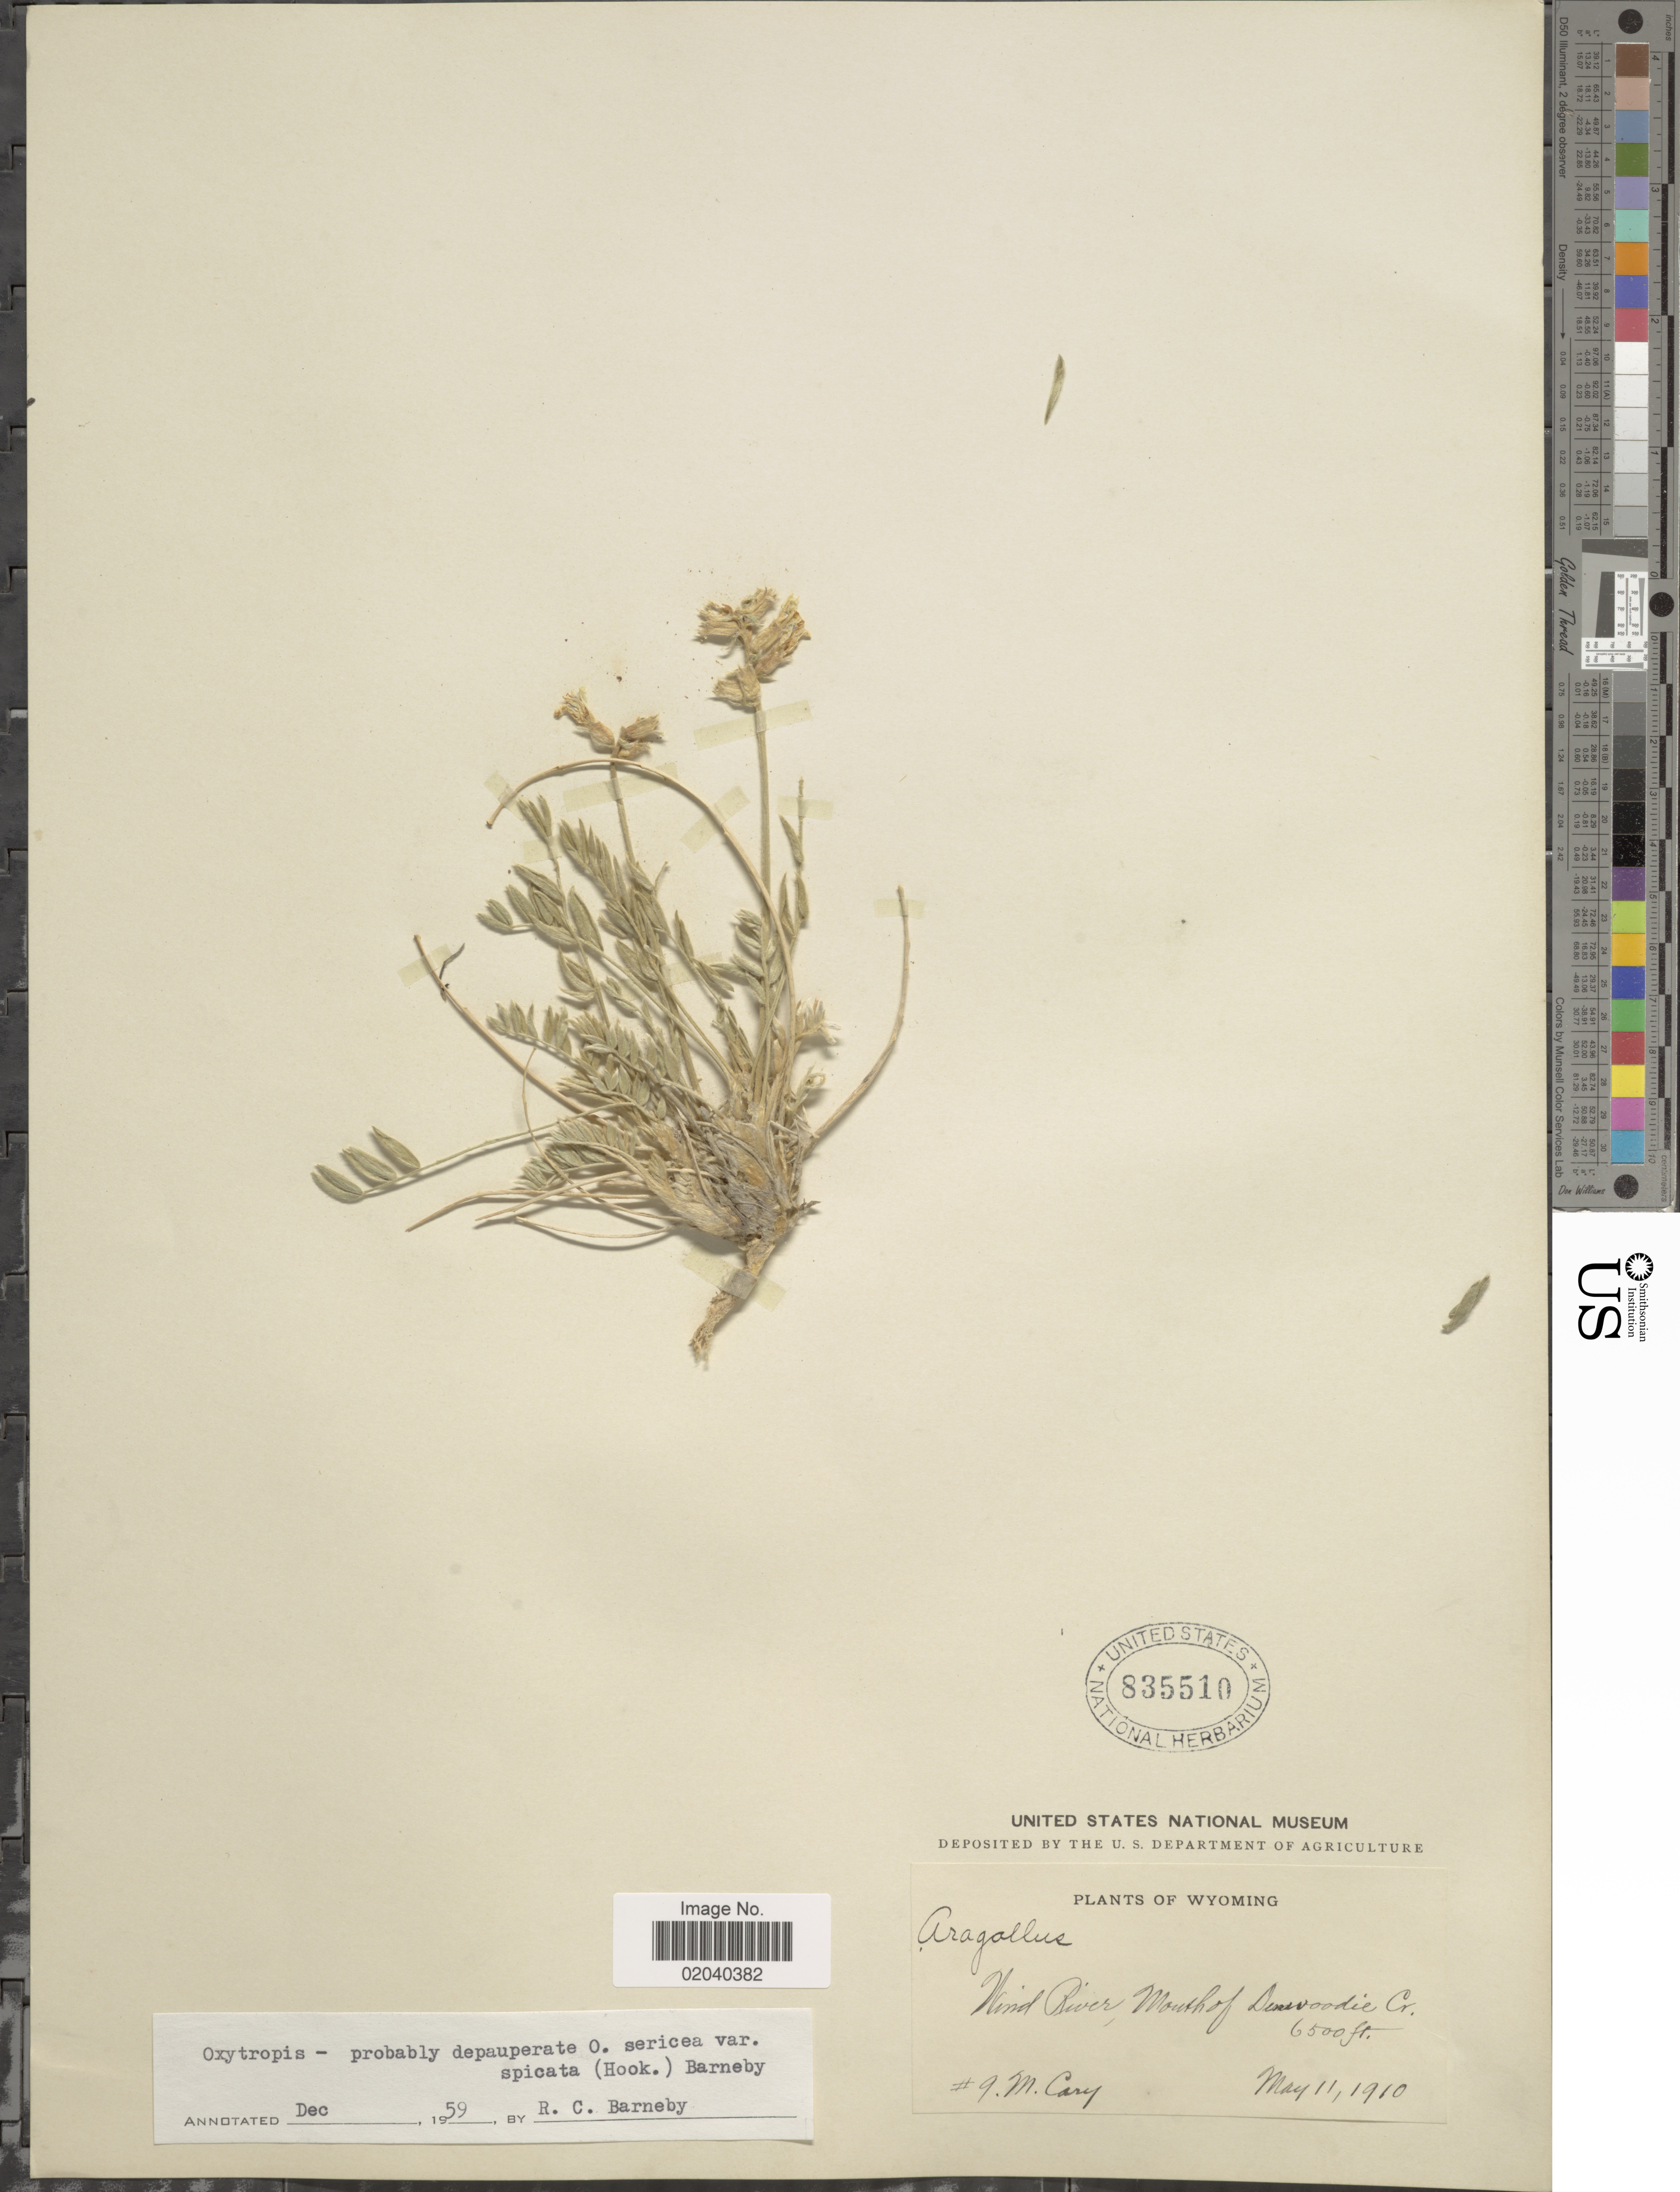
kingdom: Plantae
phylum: Tracheophyta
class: Magnoliopsida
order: Fabales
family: Fabaceae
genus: Oxytropis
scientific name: Oxytropis sericea var. spicata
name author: (Hook.) Barneby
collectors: M. Cary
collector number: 9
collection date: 1910-05-11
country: United States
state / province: Wyoming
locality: Wind River Mouth of Dinwoodie (Dinwoody) Cr.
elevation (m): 1981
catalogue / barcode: US 835510